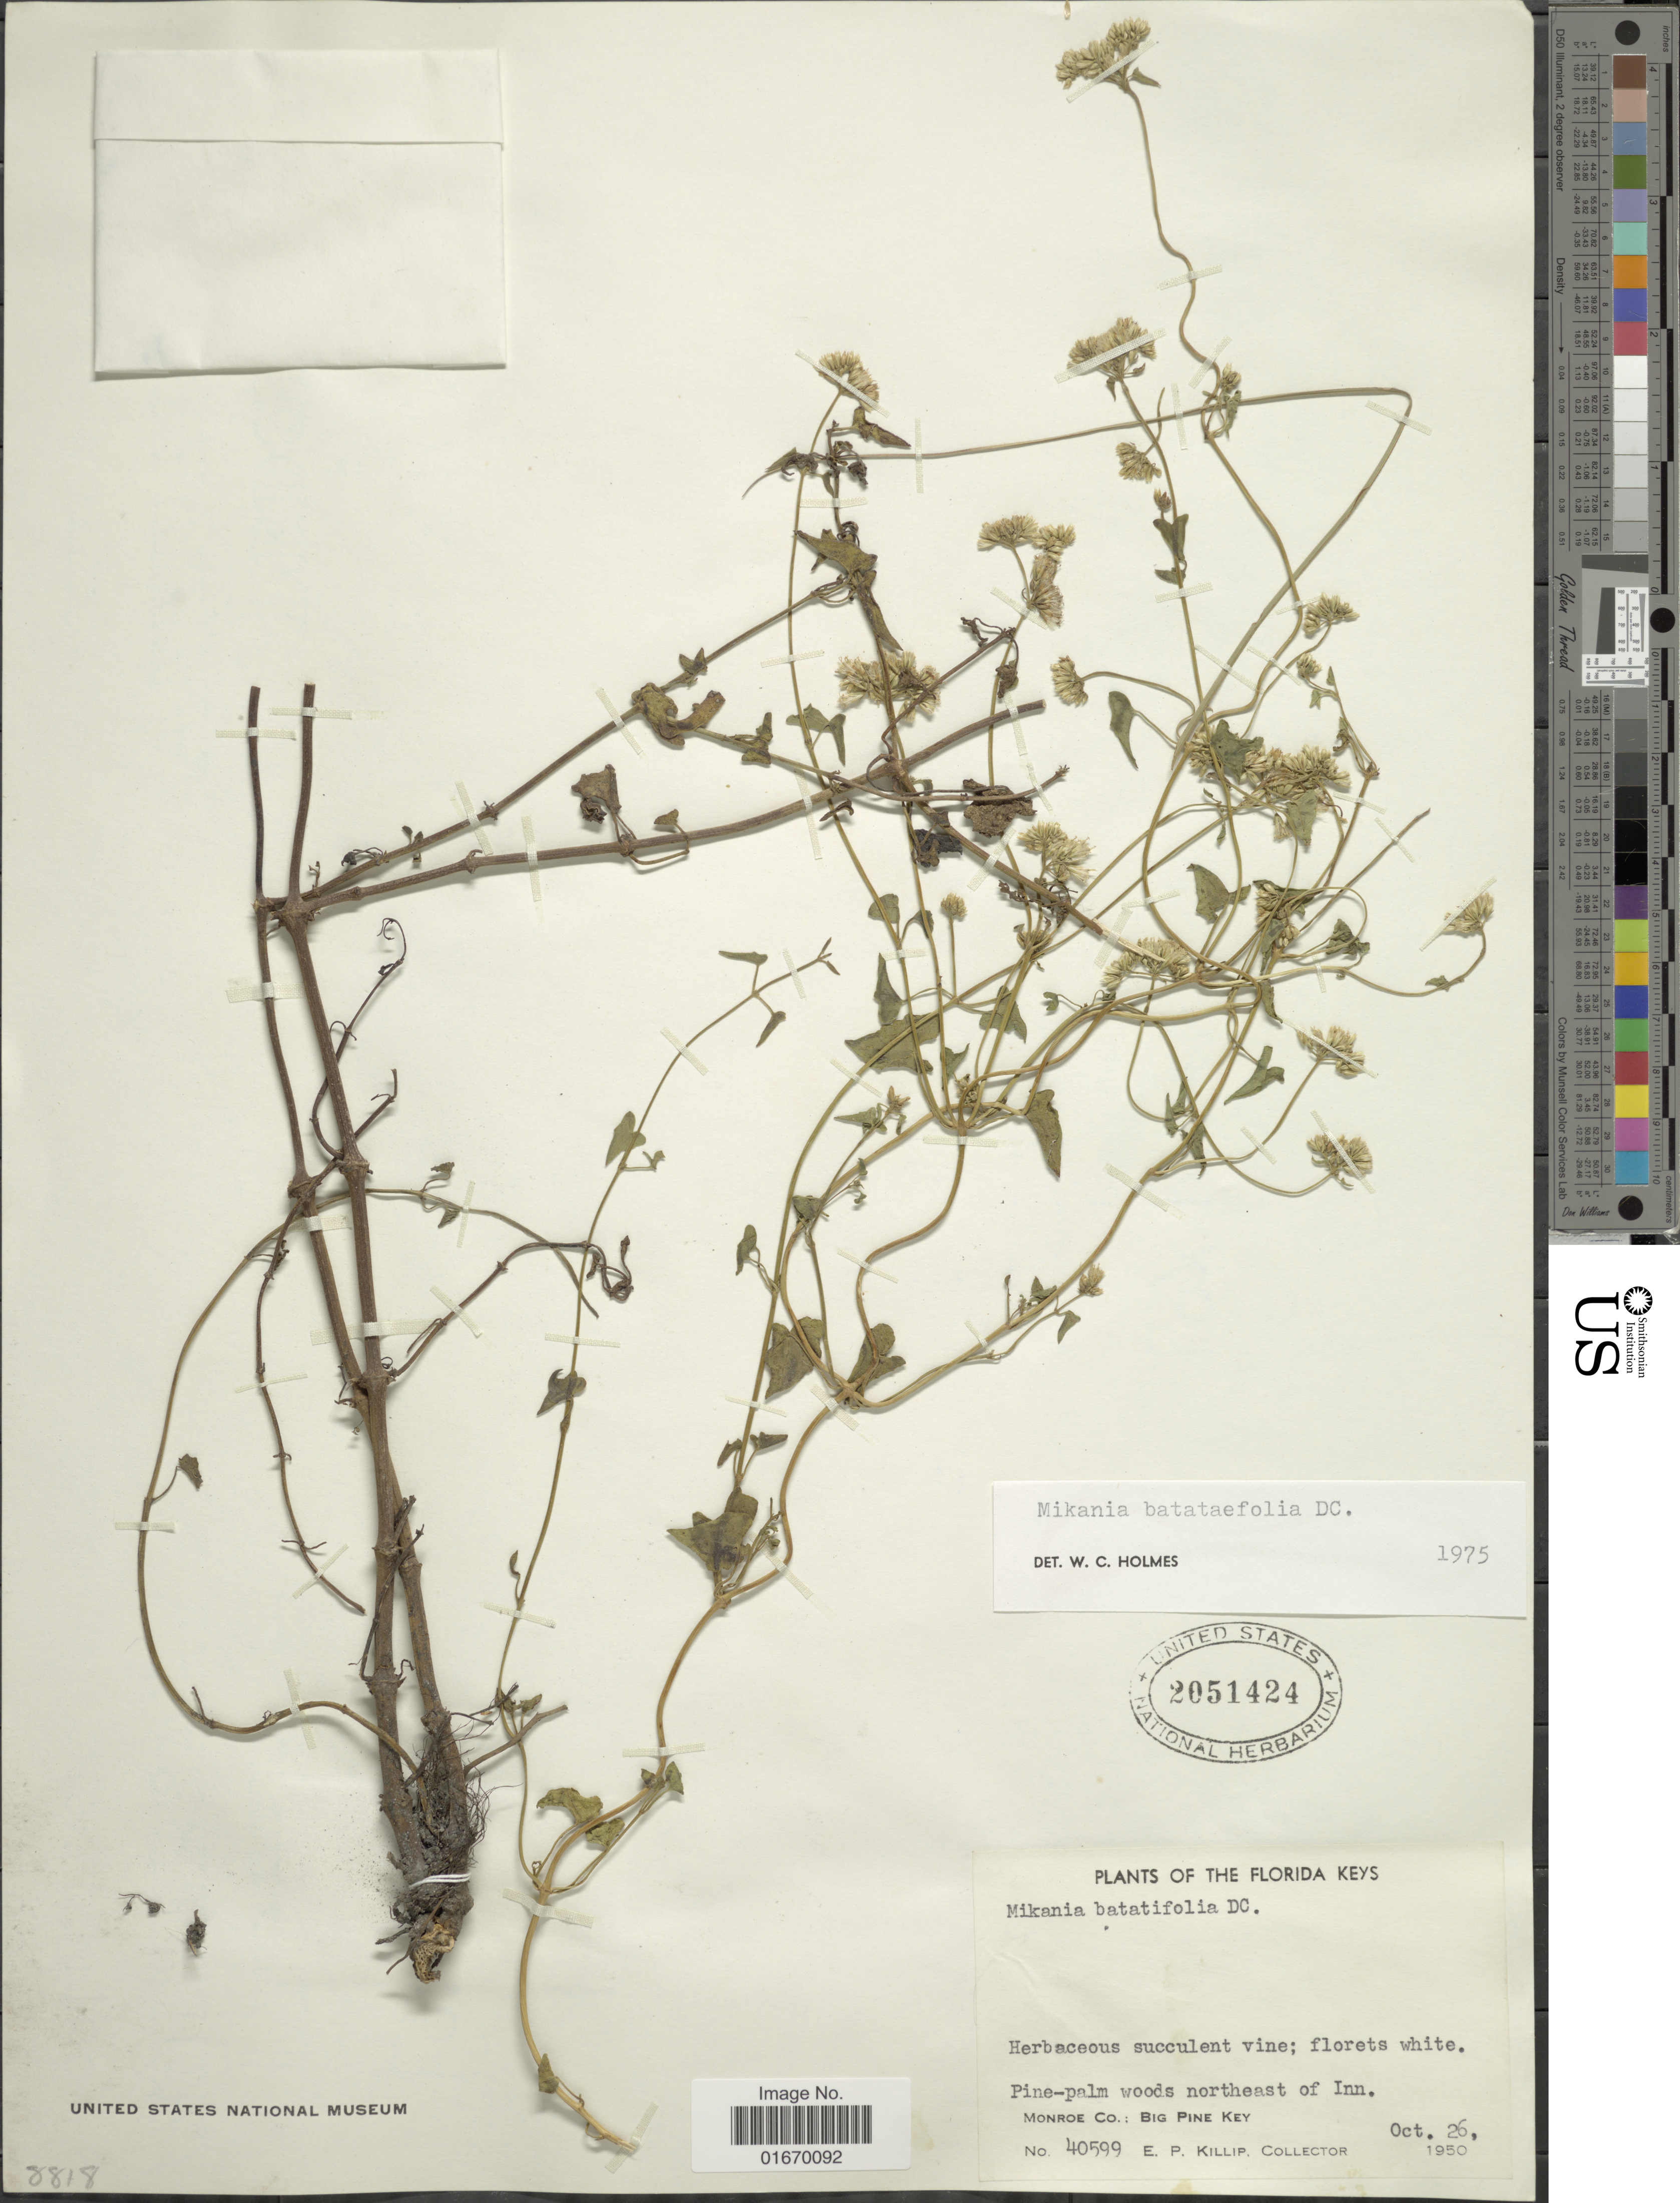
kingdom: Plantae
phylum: Tracheophyta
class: Magnoliopsida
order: Asterales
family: Asteraceae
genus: Mikania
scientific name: Mikania batataefolia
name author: DC.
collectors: E. P. Killip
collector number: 40599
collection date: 1950-10-26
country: United States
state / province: Florida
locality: Florida Keys, Pine-palm woods northeast of Inn, Monroe Co., Big Pine Key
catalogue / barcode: US 2051424